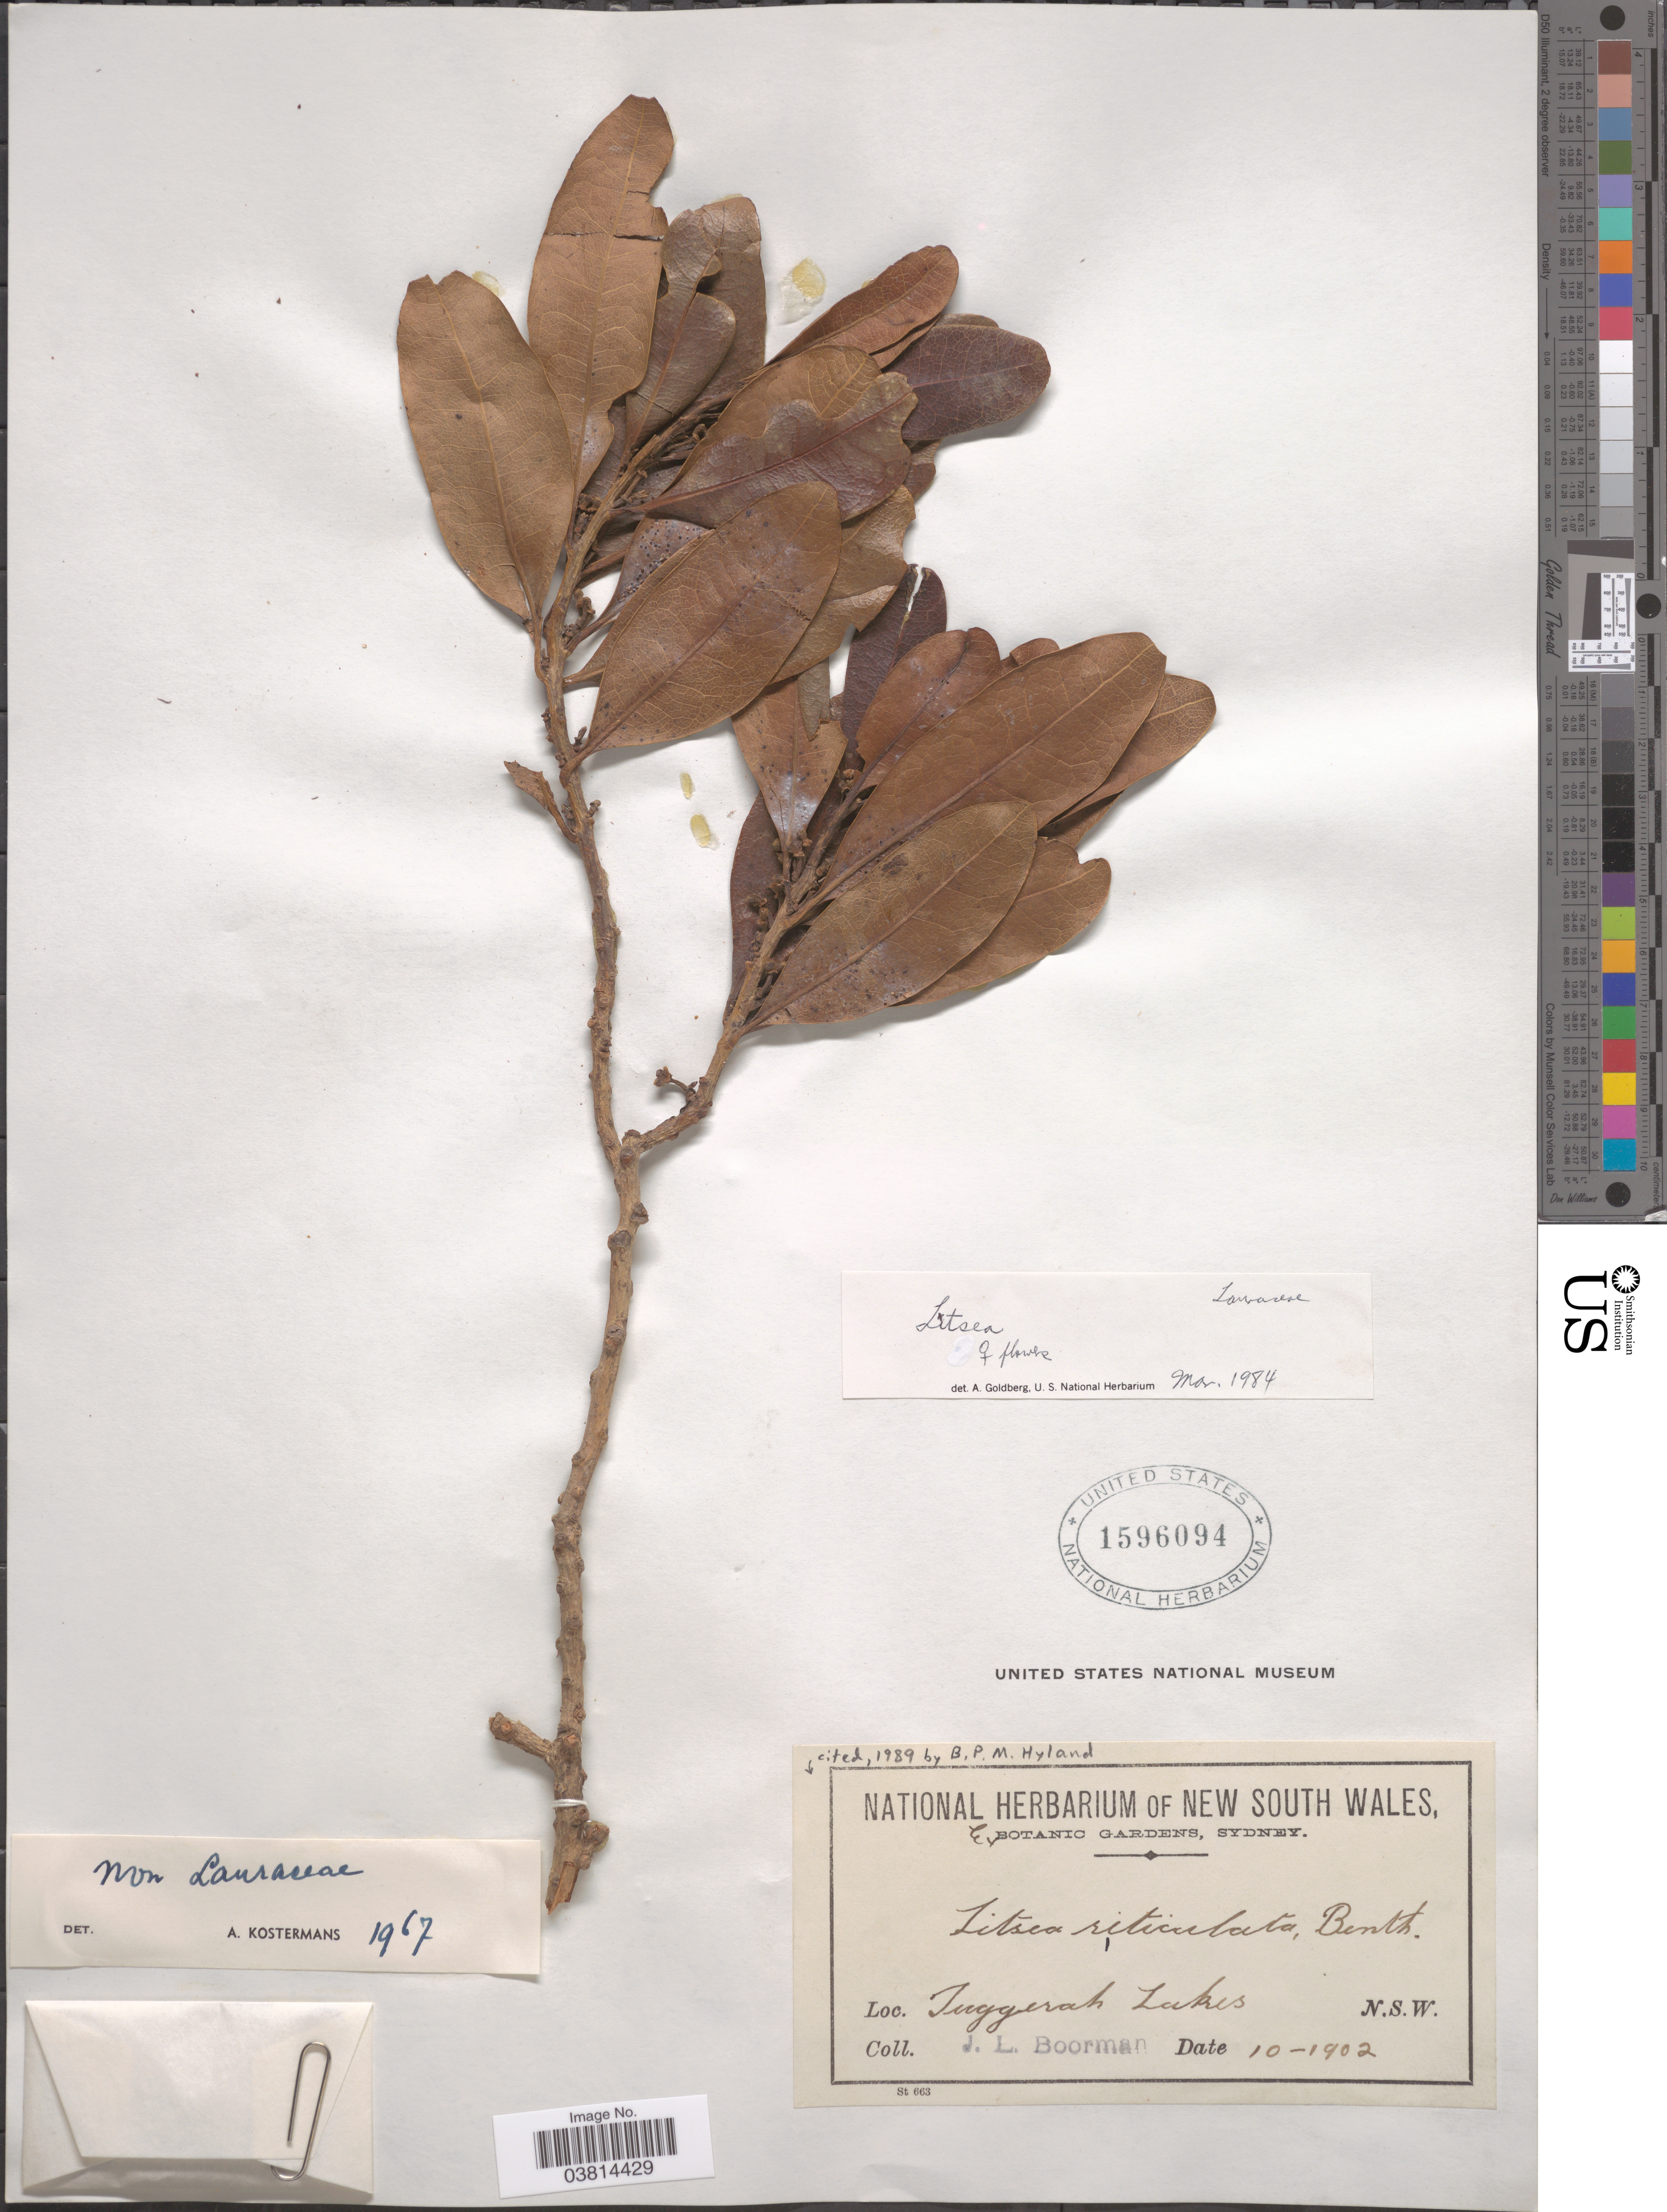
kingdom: Plantae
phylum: Tracheophyta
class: Magnoliopsida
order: Laurales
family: Lauraceae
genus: Litsea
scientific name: Litsea reticulata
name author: Benth. & Hook. f. ex F. Muell.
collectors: J. Boorman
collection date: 1902-10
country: Australia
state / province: New South Wales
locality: Tuggerah Lakes.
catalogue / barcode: US 1596094